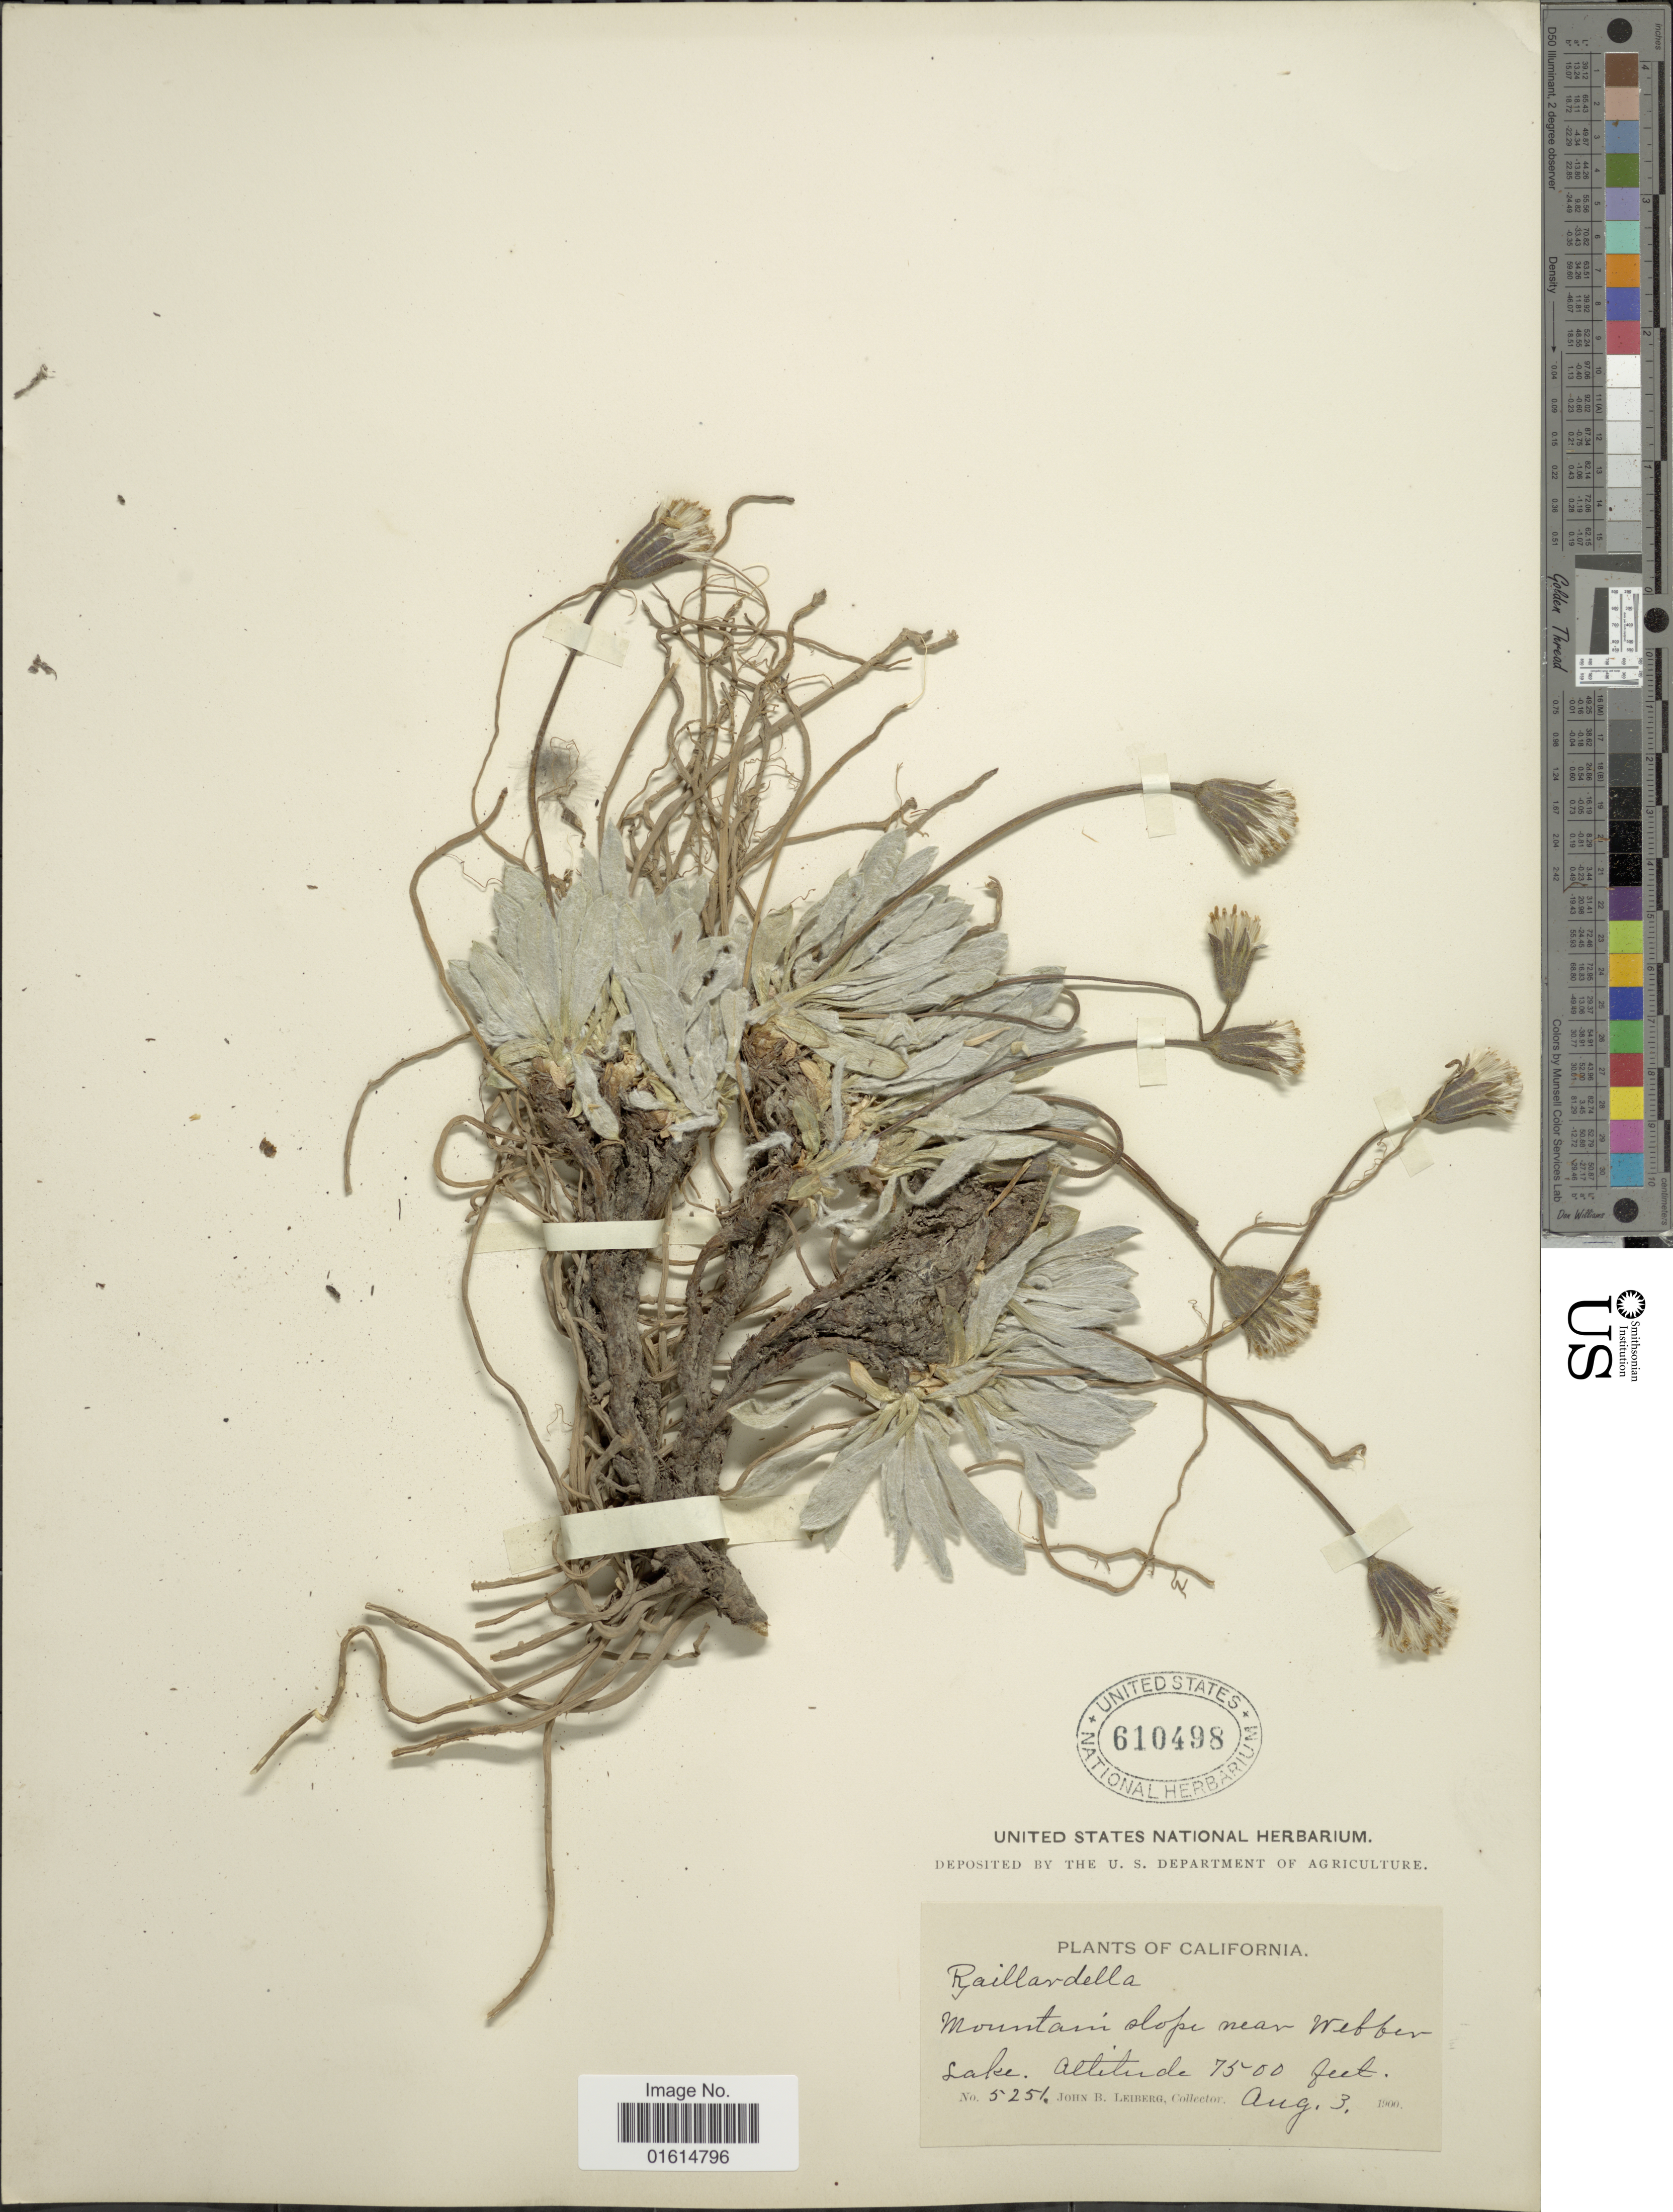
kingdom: Plantae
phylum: Tracheophyta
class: Magnoliopsida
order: Asterales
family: Asteraceae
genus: Raillardella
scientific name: Raillardella argentea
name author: A. Gray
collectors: J. B. Leiberg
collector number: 5251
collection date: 1900-08-03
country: United States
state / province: California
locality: Mountain slope near Webber Lake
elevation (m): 2286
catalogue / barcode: US 610498